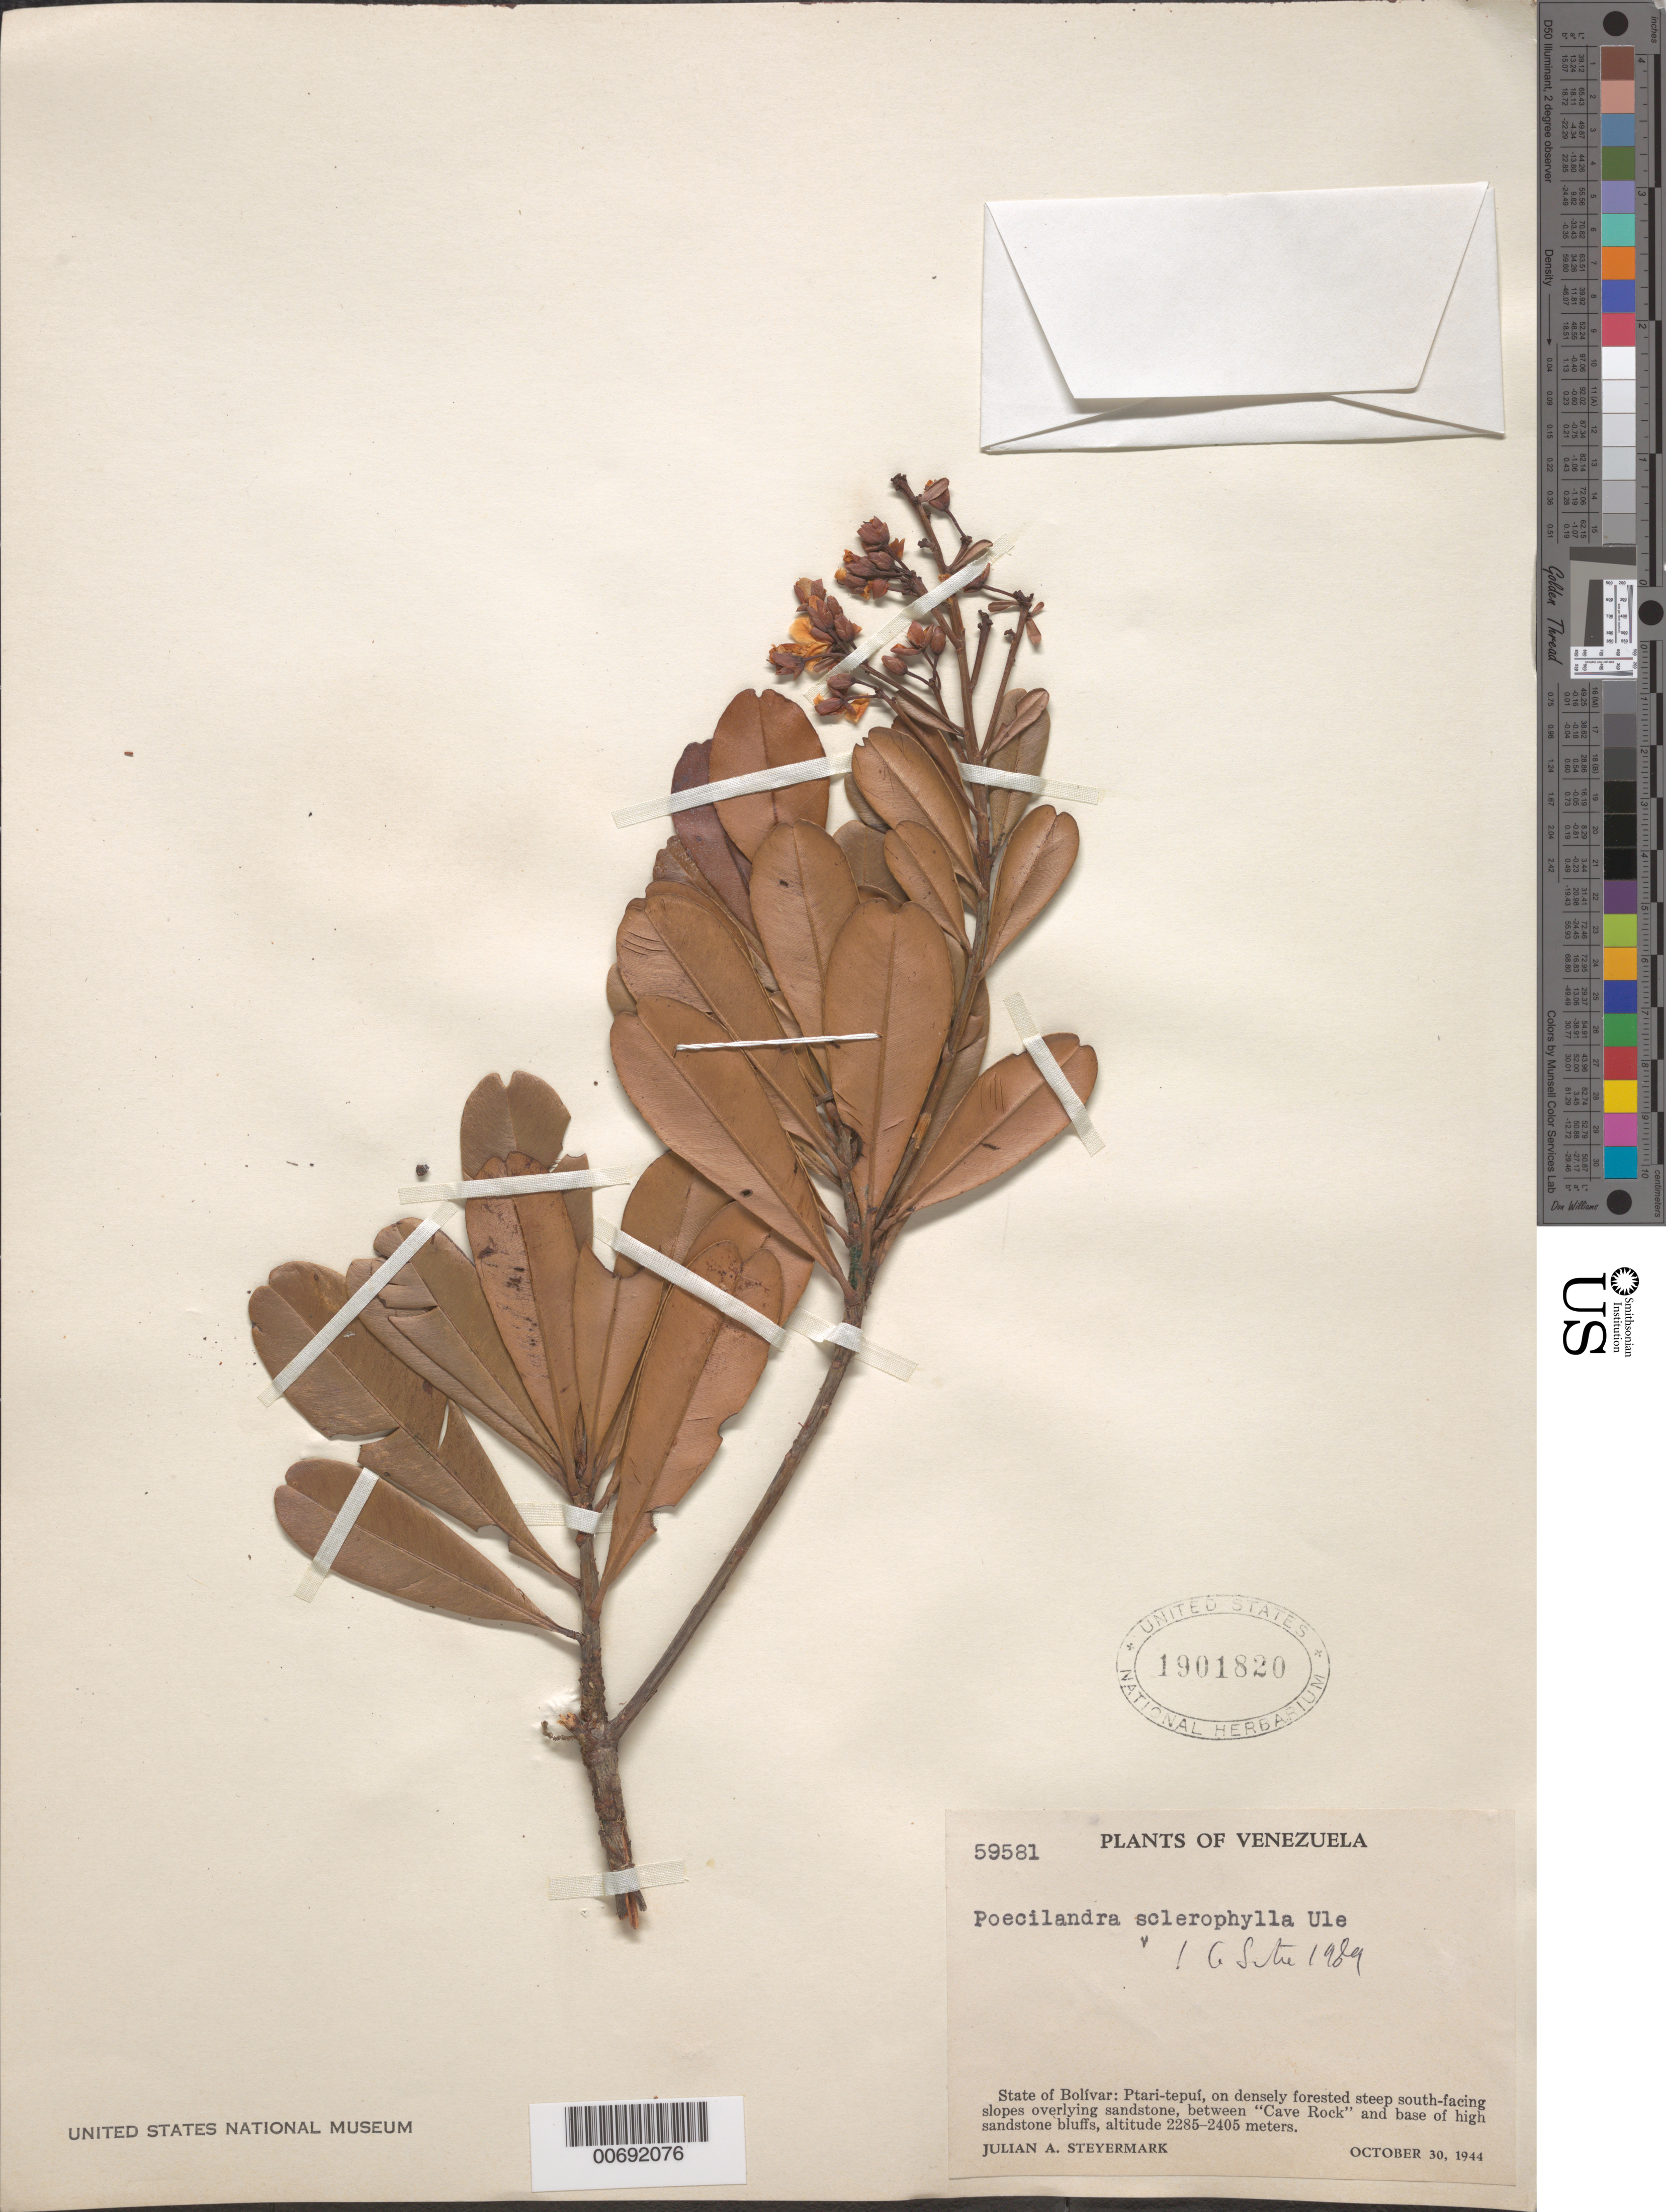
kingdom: Plantae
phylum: Tracheophyta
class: Magnoliopsida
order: Malpighiales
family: Ochnaceae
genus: Poecilandra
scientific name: Poecilandra sclerophylla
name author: Ule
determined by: Sastre, C. H. L.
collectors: J. Steyermark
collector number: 59581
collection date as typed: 30-Oct-44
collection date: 1944-10-30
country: Venezuela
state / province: Bolívar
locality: Ptari-tepuí, between "Cave Rock" and base of high sandstone bluffs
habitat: Densely forested steep slopes overlying sandstone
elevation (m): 2285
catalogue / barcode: US 1901820